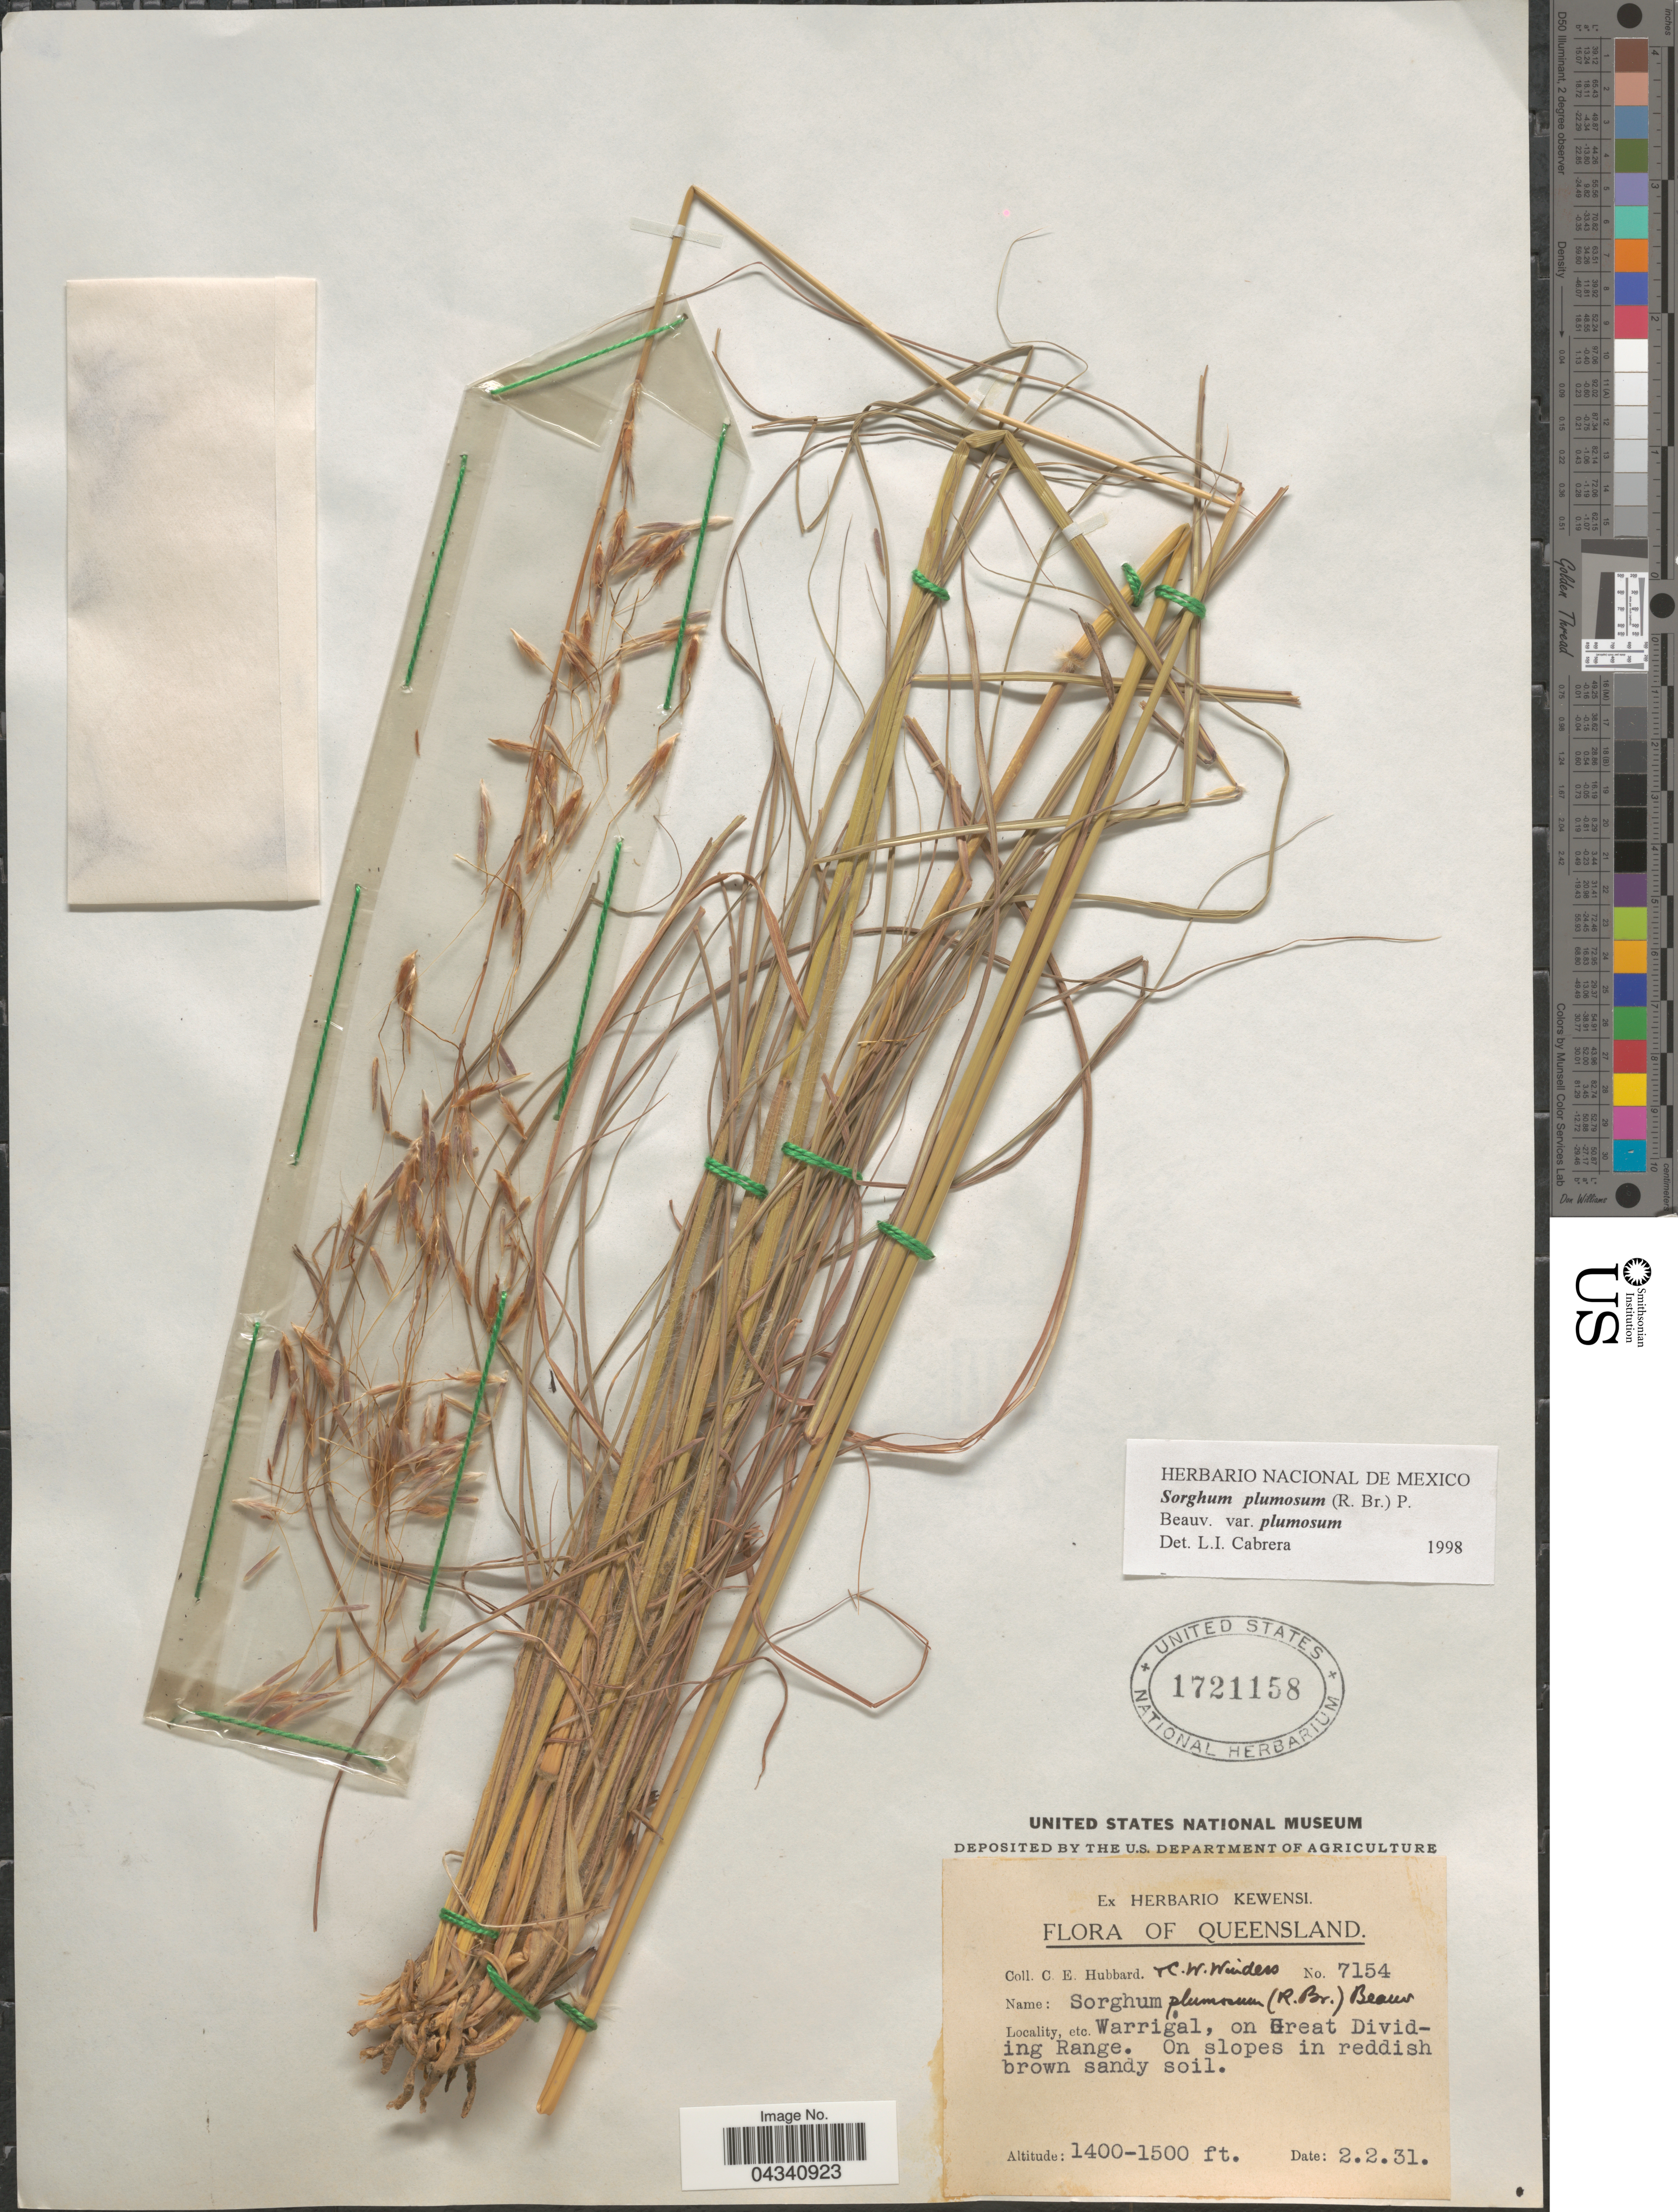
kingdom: Plantae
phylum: Tracheophyta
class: Liliopsida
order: Poales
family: Poaceae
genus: Sorghum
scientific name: Sorghum plumosum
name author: (R. Br.) P. Beauv.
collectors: C. E. Hubbard & C. Winders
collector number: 7154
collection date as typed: Transcribed d/m/y: 2/2/31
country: Australia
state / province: Queensland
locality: Warrigal, on Great Dividing Range. On slopes in reddish brown sandy soil.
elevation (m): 427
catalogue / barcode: US 1721158